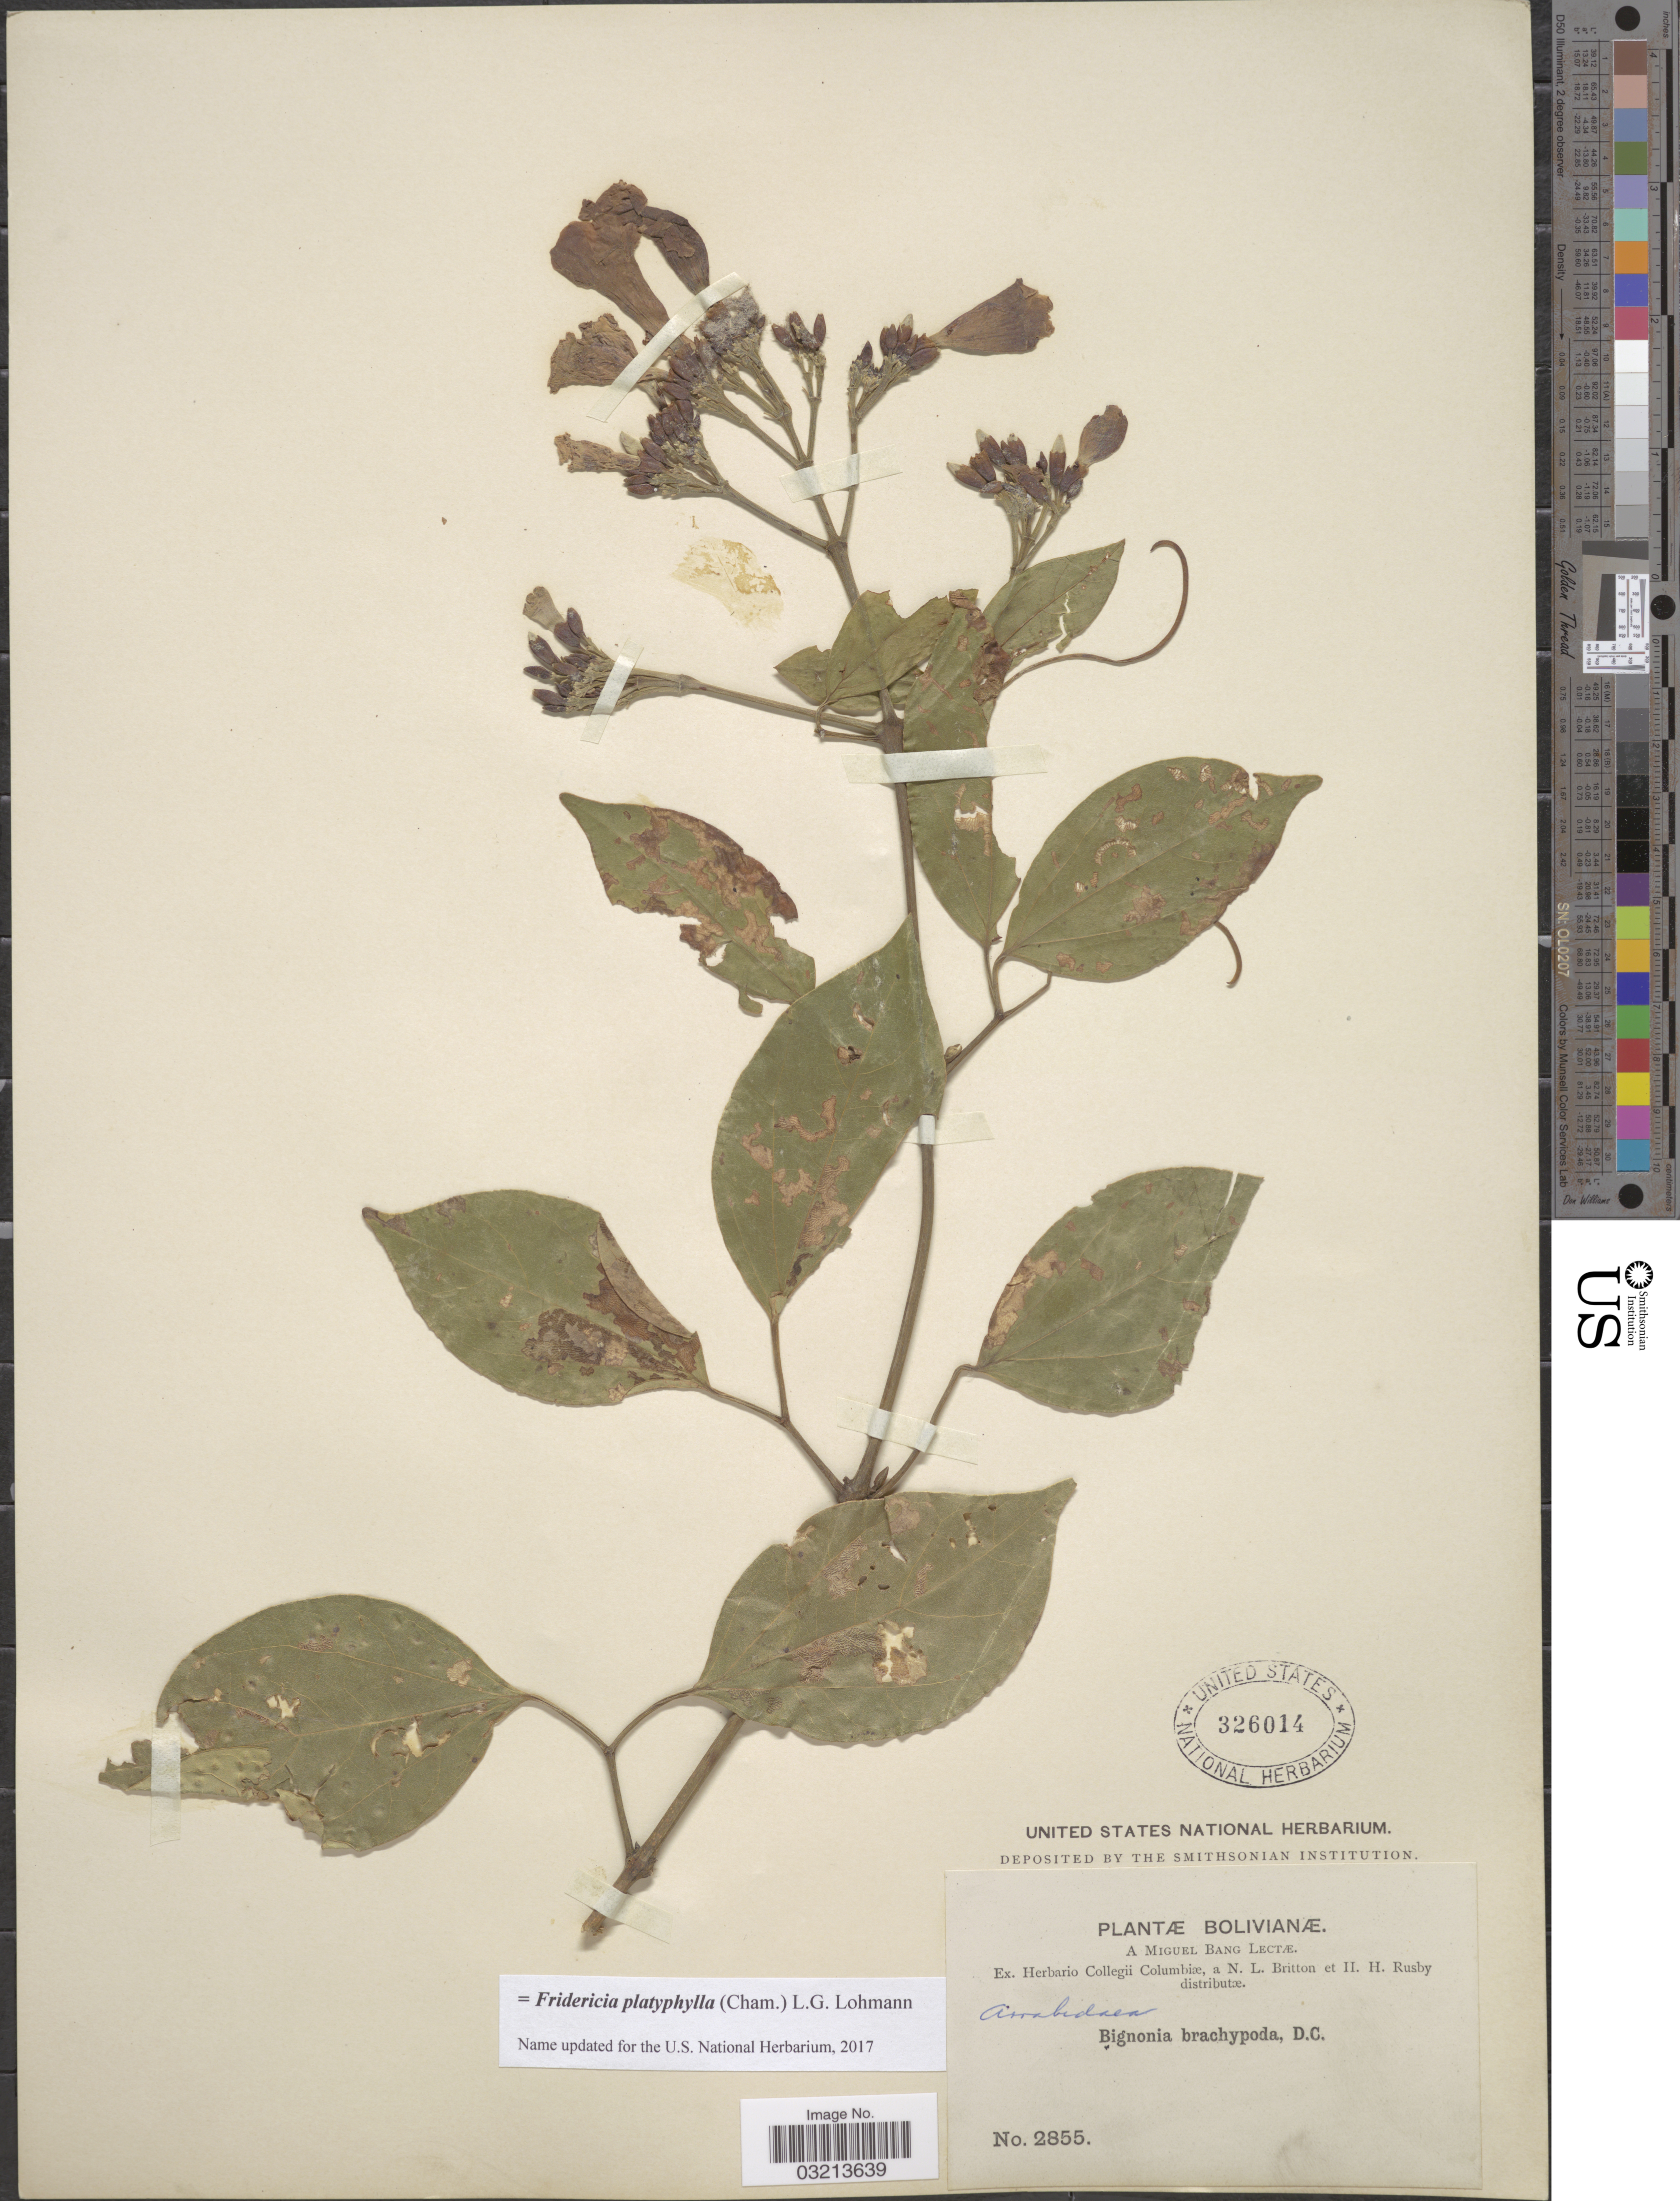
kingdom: Plantae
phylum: Tracheophyta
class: Magnoliopsida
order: Lamiales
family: Bignoniaceae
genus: Fridericia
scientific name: Fridericia platyphylla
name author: (Cham.) L.G. Lohmann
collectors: M. Bang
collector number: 2855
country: Bolivia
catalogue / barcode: US 326014